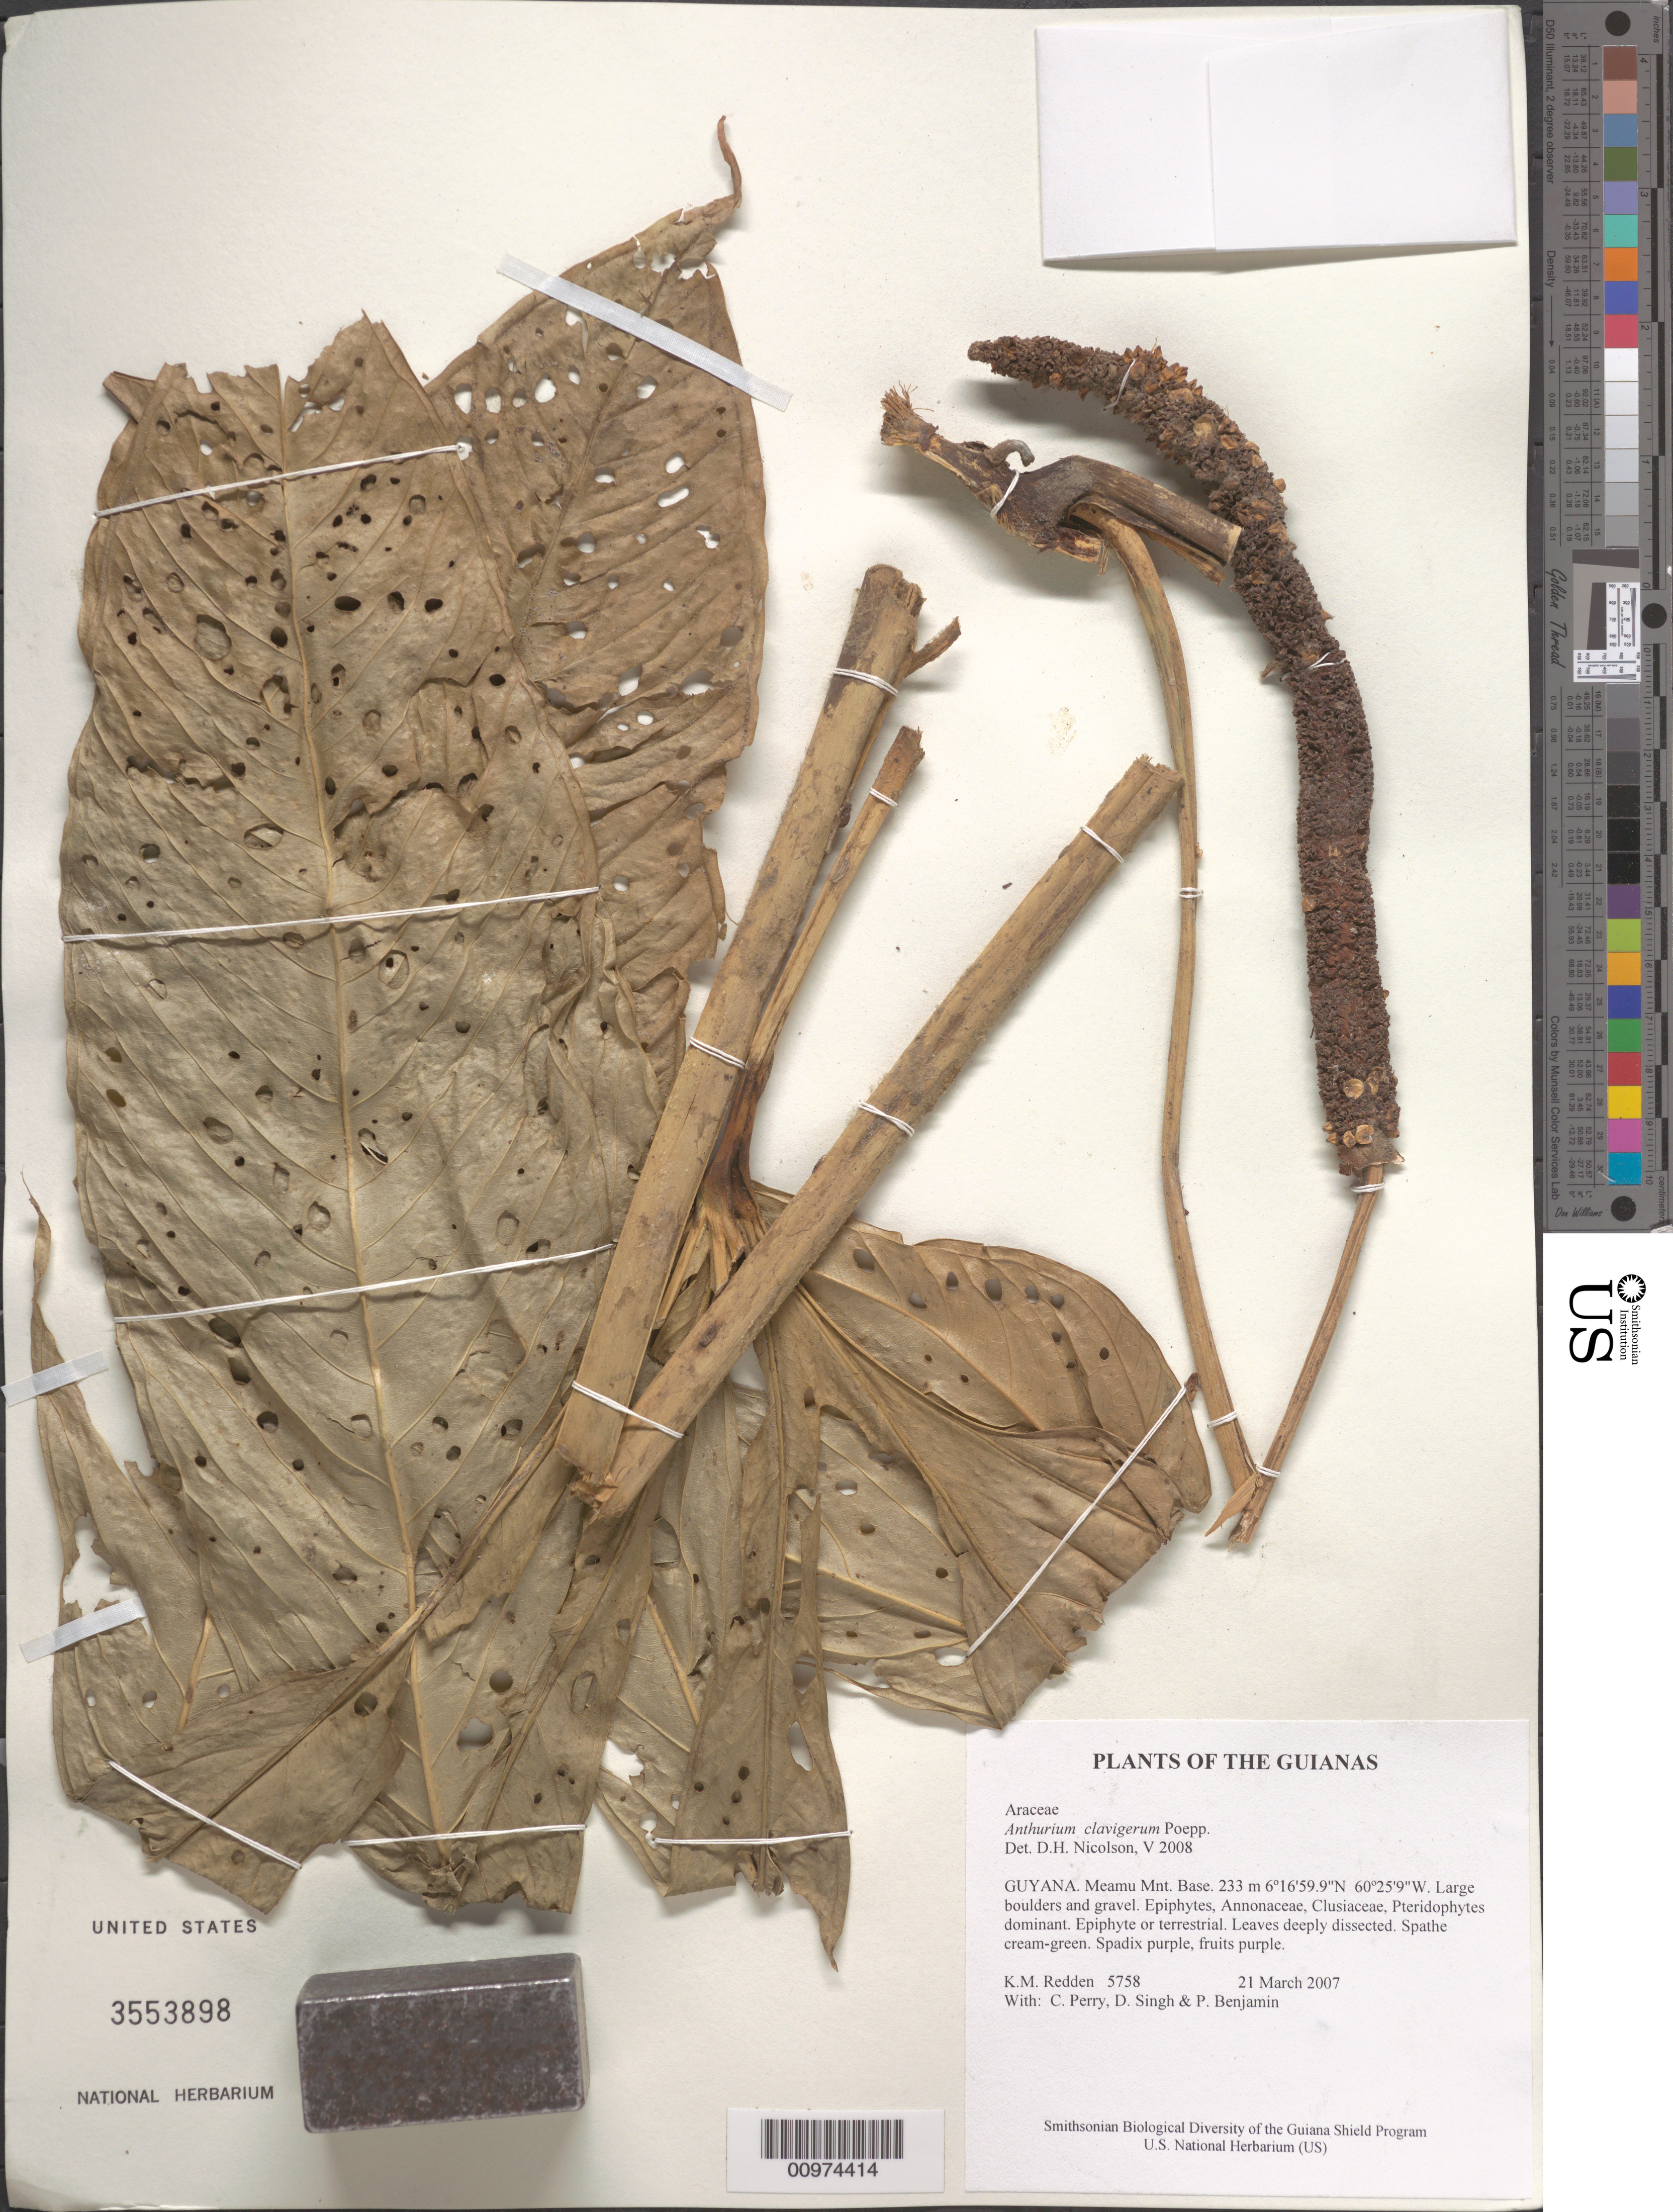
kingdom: Plantae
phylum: Tracheophyta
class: Liliopsida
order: Alismatales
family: Araceae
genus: Anthurium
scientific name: Anthurium clavigerum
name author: Poepp. & Endl.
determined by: Nicolson, Dan H.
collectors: K. M. Redden, C. Perry, D. Singh & P. Benjamin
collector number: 5758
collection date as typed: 21 March 2007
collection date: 2007-03-21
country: Guyana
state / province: Cuyuni-Mazaruni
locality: Meamu Mnt. Base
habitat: Large boulders and gravel. Epiphytes, Annonaceae, Clusiaceae, pteridophytes dominant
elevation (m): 233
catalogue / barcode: US 3553898